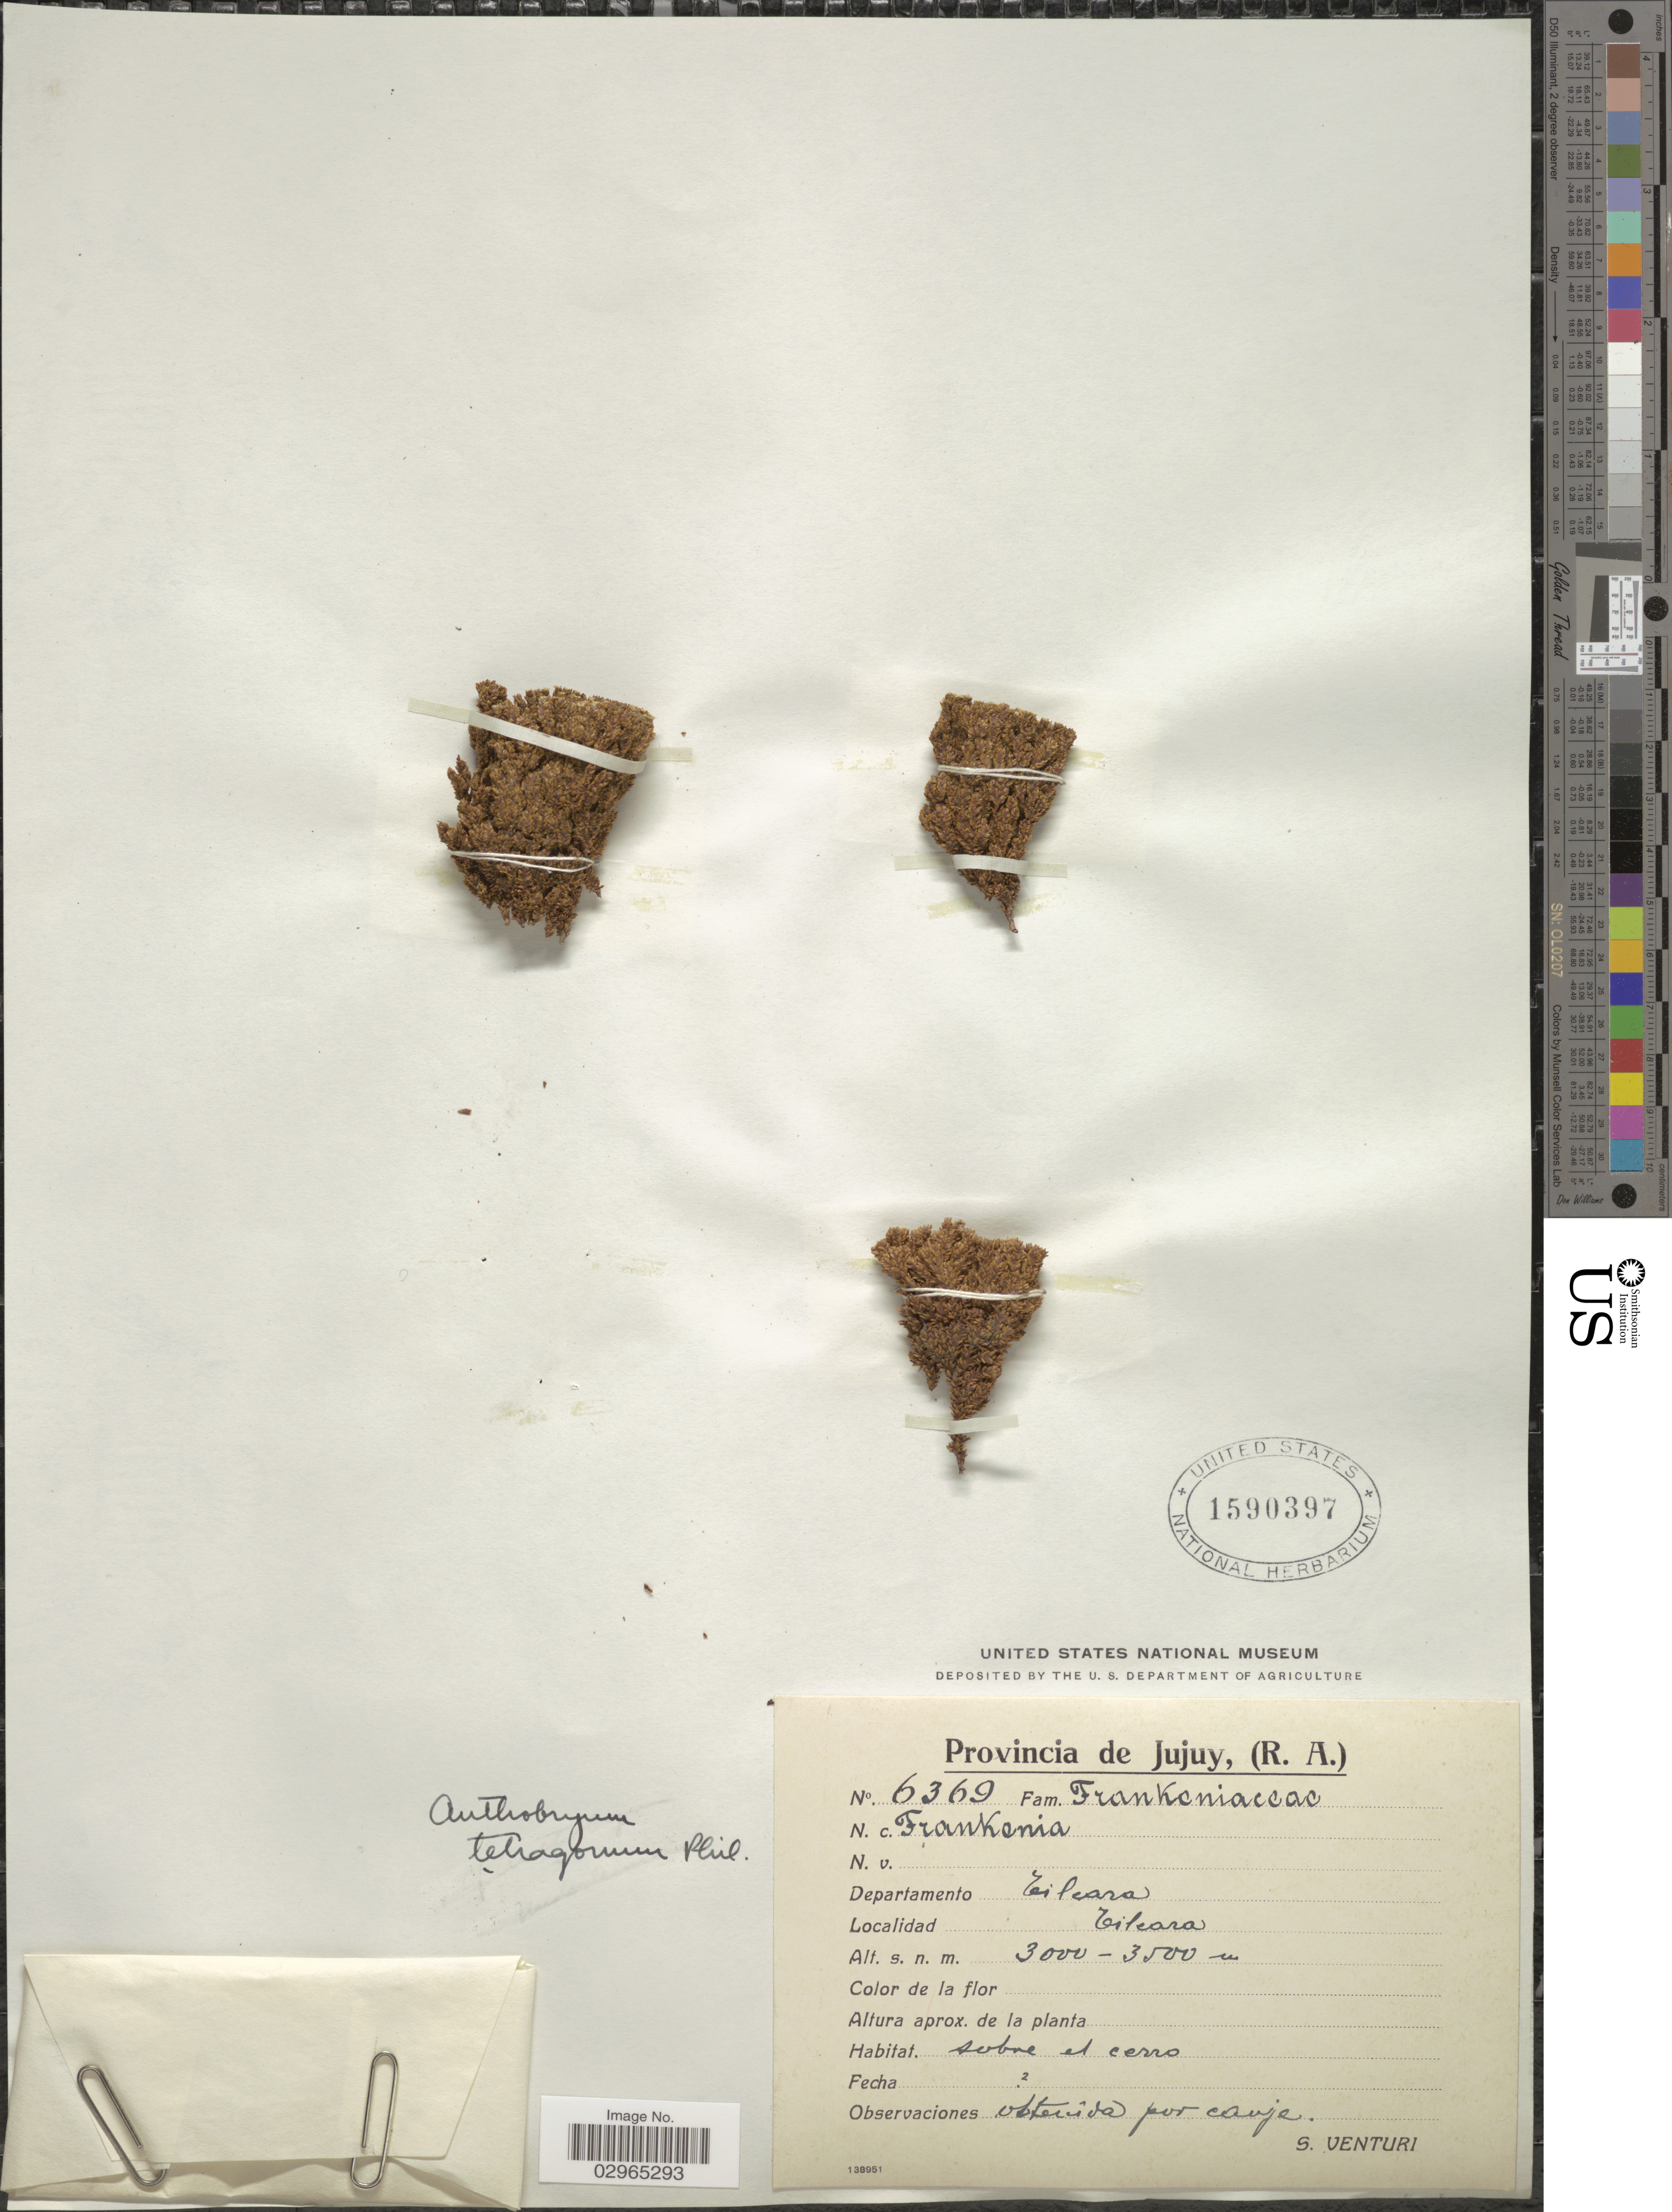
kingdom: Plantae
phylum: Tracheophyta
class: Magnoliopsida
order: Caryophyllales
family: Frankeniaceae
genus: Anthobryum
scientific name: Anthobryum tetragonum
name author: Phil.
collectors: S. Venturi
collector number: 6369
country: Argentina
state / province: Jujuy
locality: Provincia de Jujuy, (R.A.). Departamento Tilcara. Tilcara.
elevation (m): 3000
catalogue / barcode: US 1590397